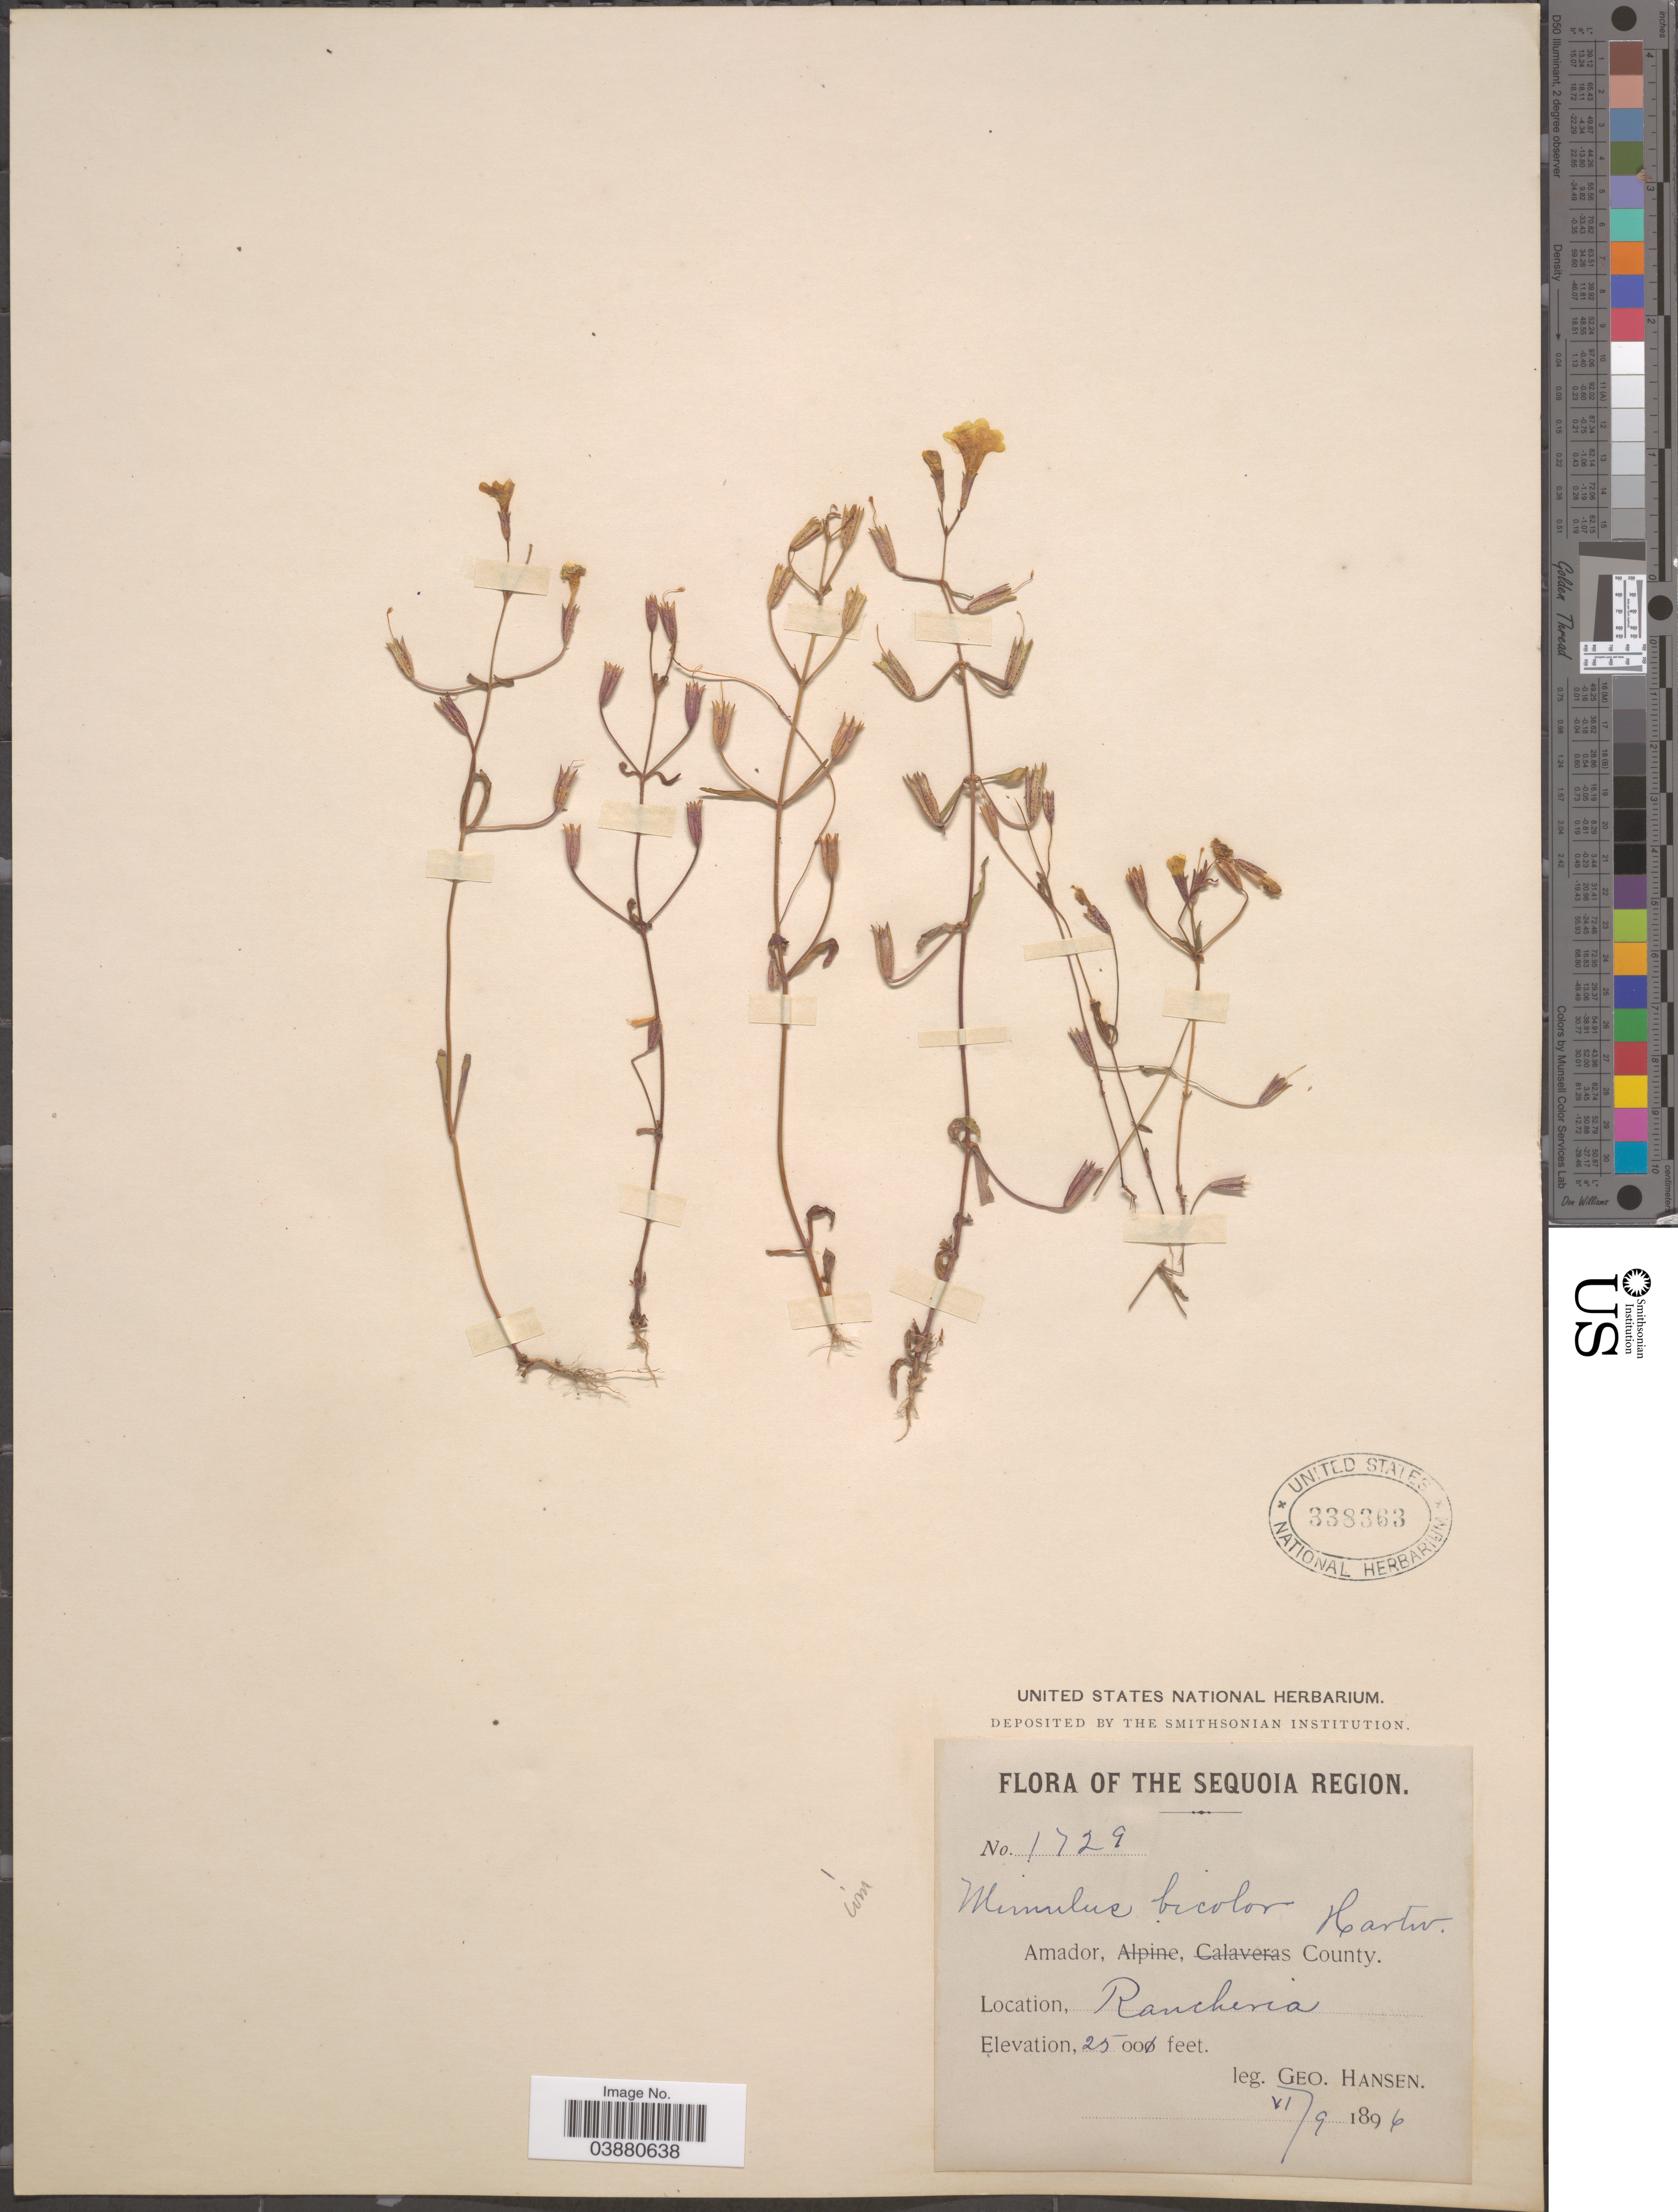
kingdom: Plantae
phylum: Tracheophyta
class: Magnoliopsida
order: Lamiales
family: Phrymaceae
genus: Mimulus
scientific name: Mimulus bicolor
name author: Hartw. ex Benth.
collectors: G. Hansen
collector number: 1729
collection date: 1896-06-09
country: United States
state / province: California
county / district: Amador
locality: The Sequoia Region. Amador County. Rancheria.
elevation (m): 762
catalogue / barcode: US 338363